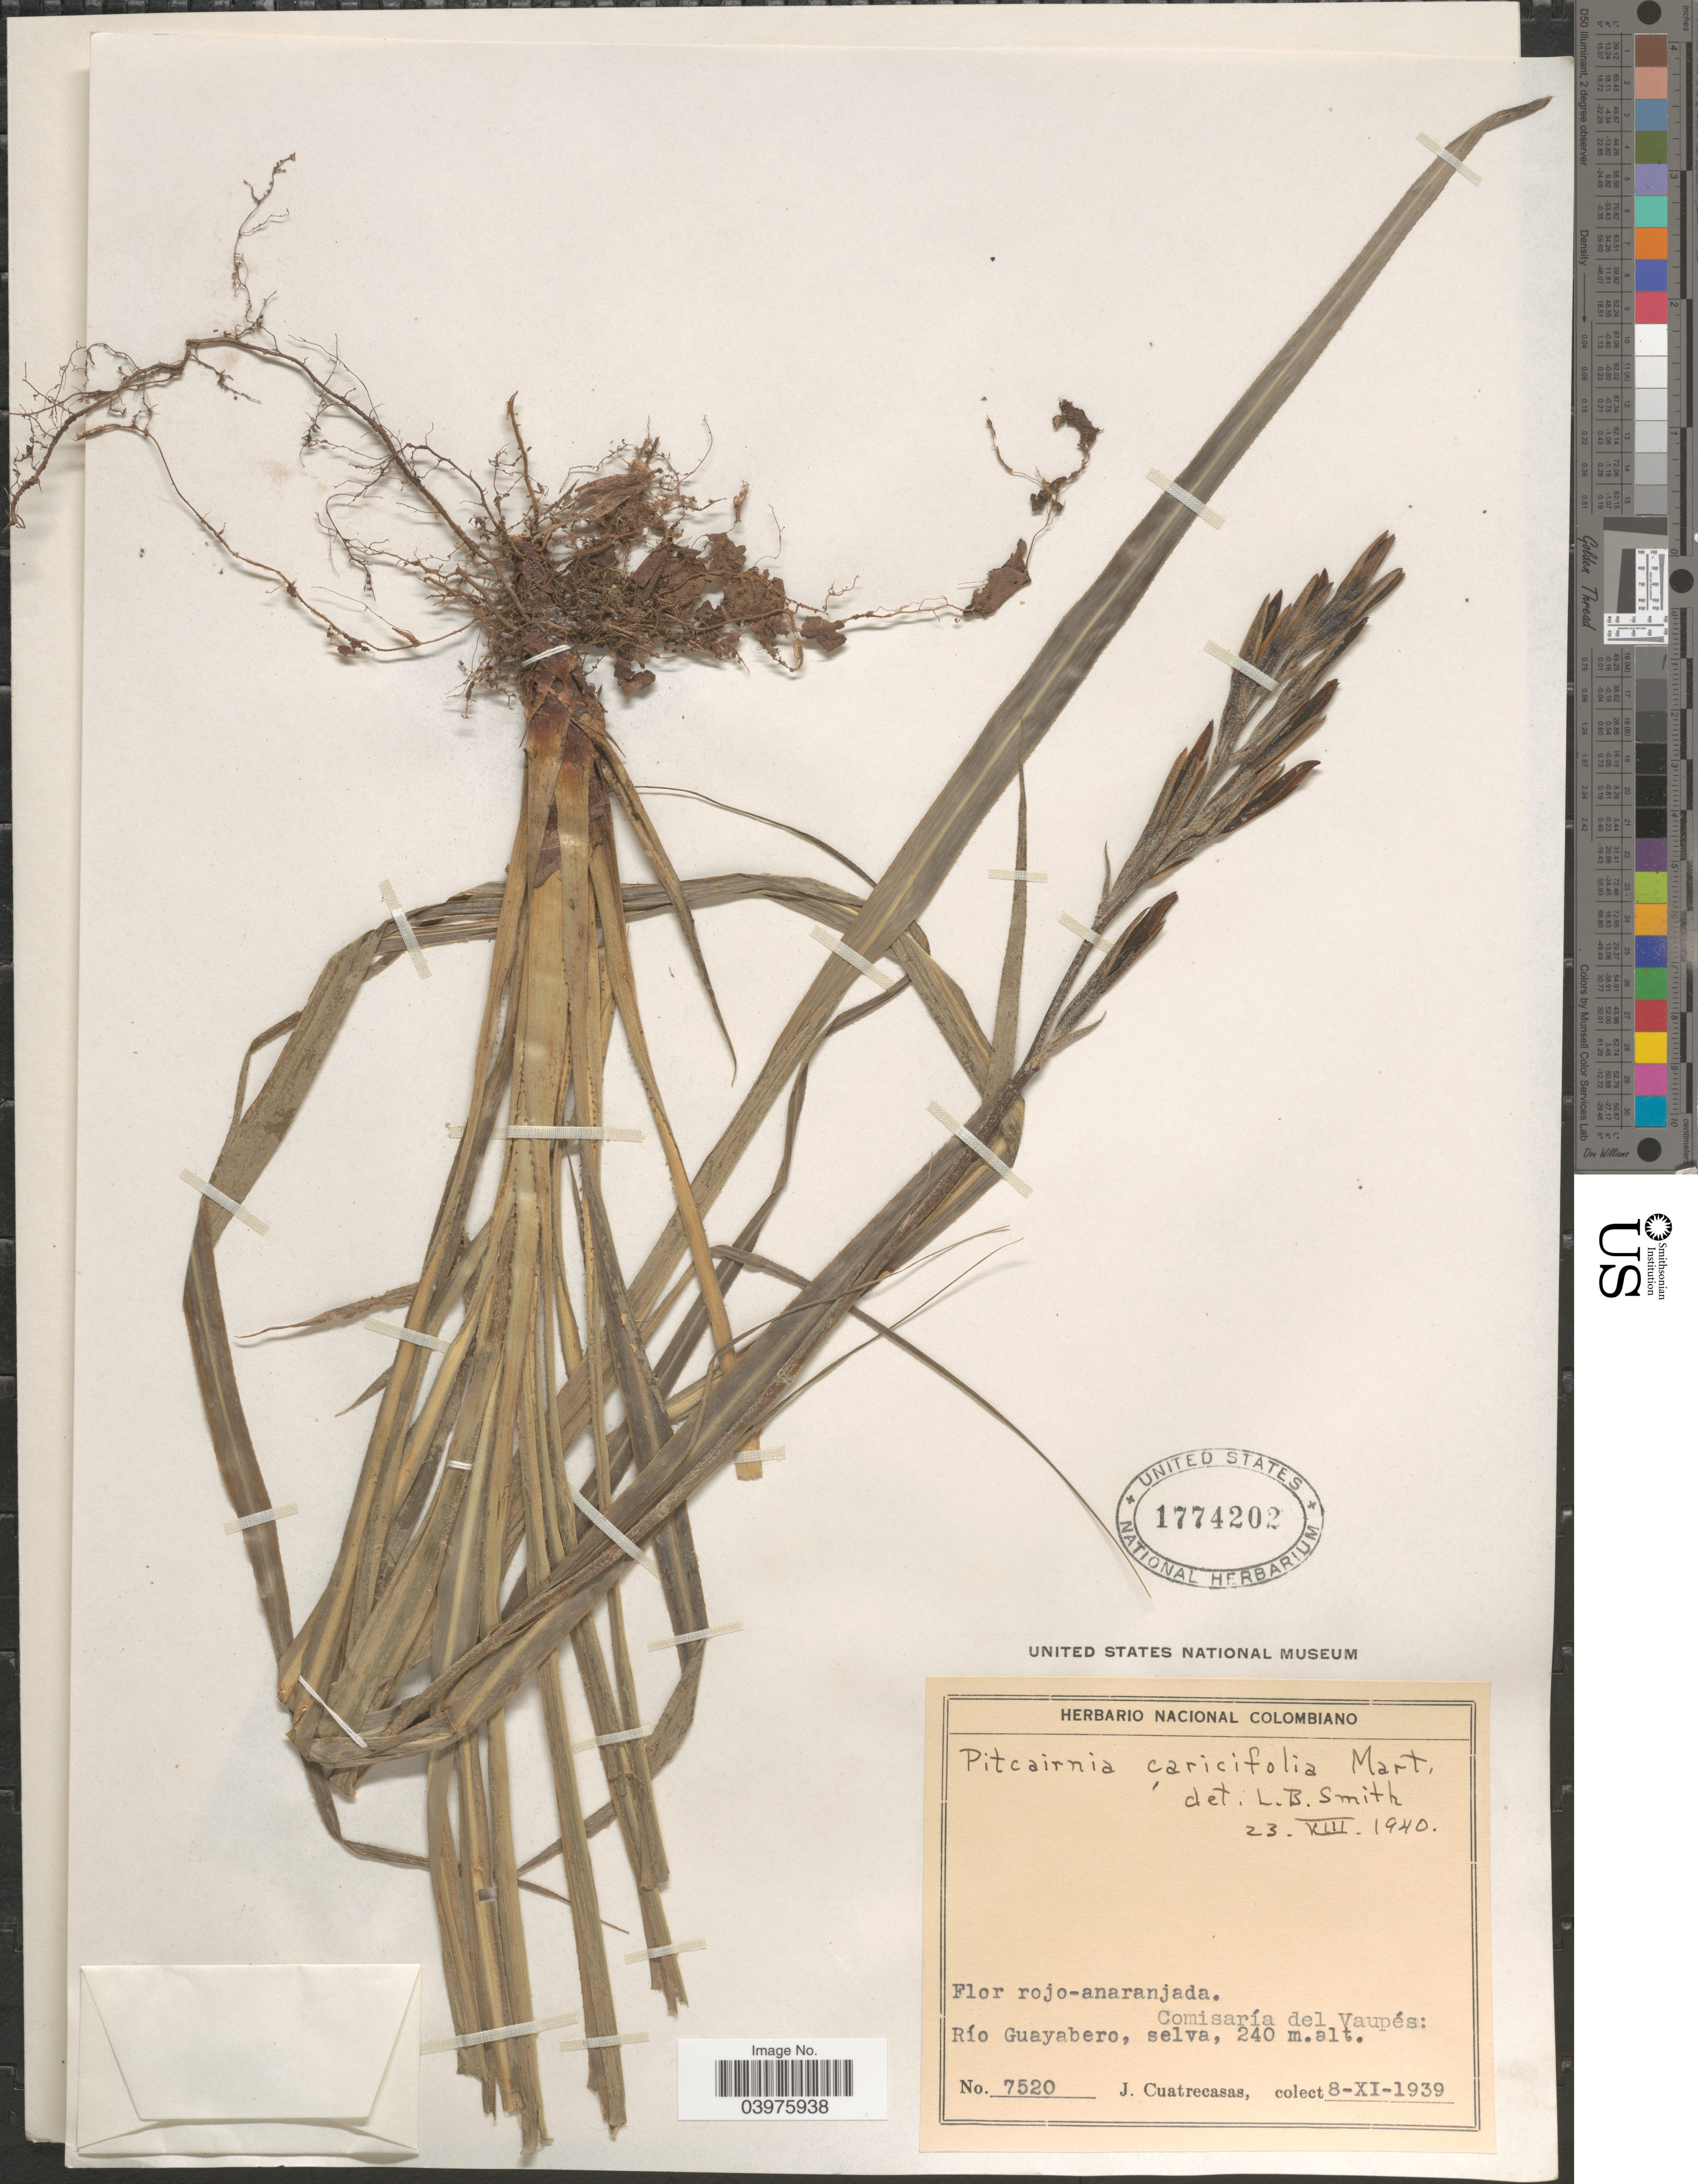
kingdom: Plantae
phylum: Tracheophyta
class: Liliopsida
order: Poales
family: Bromeliaceae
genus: Pitcairnia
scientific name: Pitcairnia caricifolia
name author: Mart. ex Schult. f.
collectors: J. Cuatrecasas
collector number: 7520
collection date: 1939-11-08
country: Colombia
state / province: Vaupés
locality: Comisaría del Vaupés: Río Guayabero, selva.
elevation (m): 240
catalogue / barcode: US 1774202